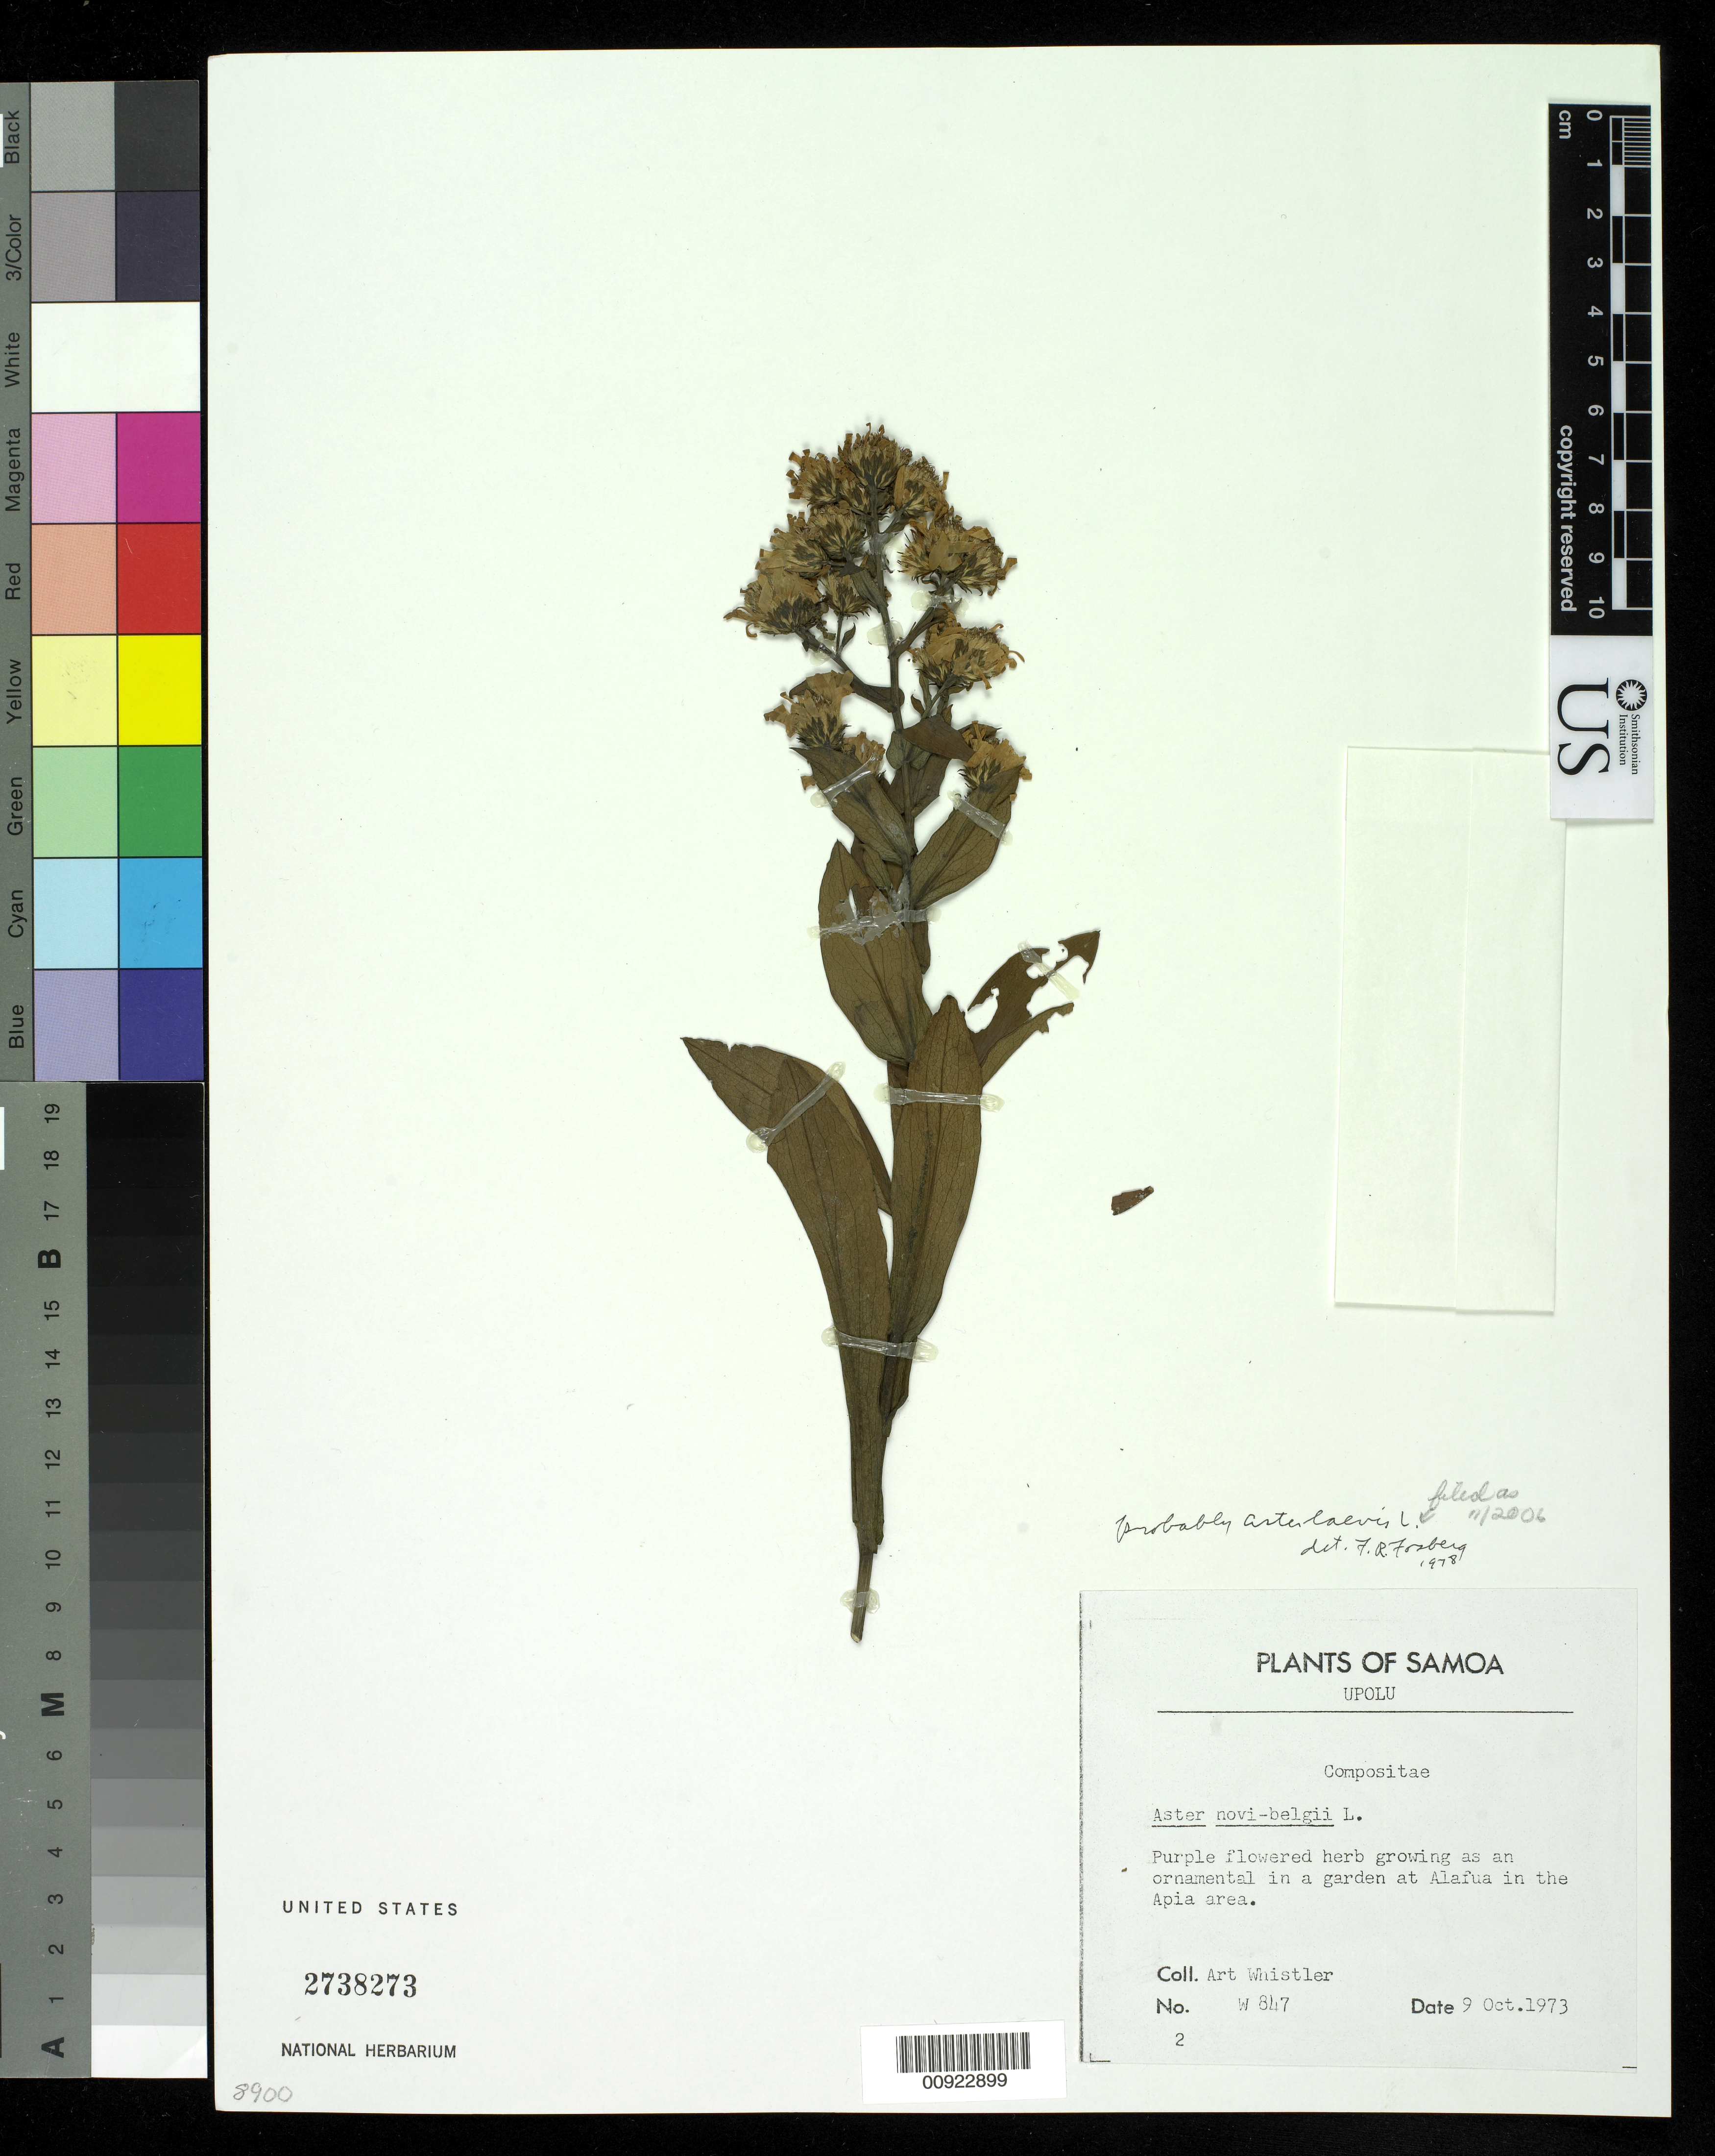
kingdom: Plantae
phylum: Tracheophyta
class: Magnoliopsida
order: Asterales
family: Asteraceae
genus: Symphyotrichum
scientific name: Symphyotrichum laeve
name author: (L.) Á. Löve & D. Löve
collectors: A. Whistler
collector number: W 847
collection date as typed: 09 Oct 1973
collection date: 1973-10-09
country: Samoa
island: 'Upolu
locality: Alafua in the Apia area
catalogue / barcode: US 2738273